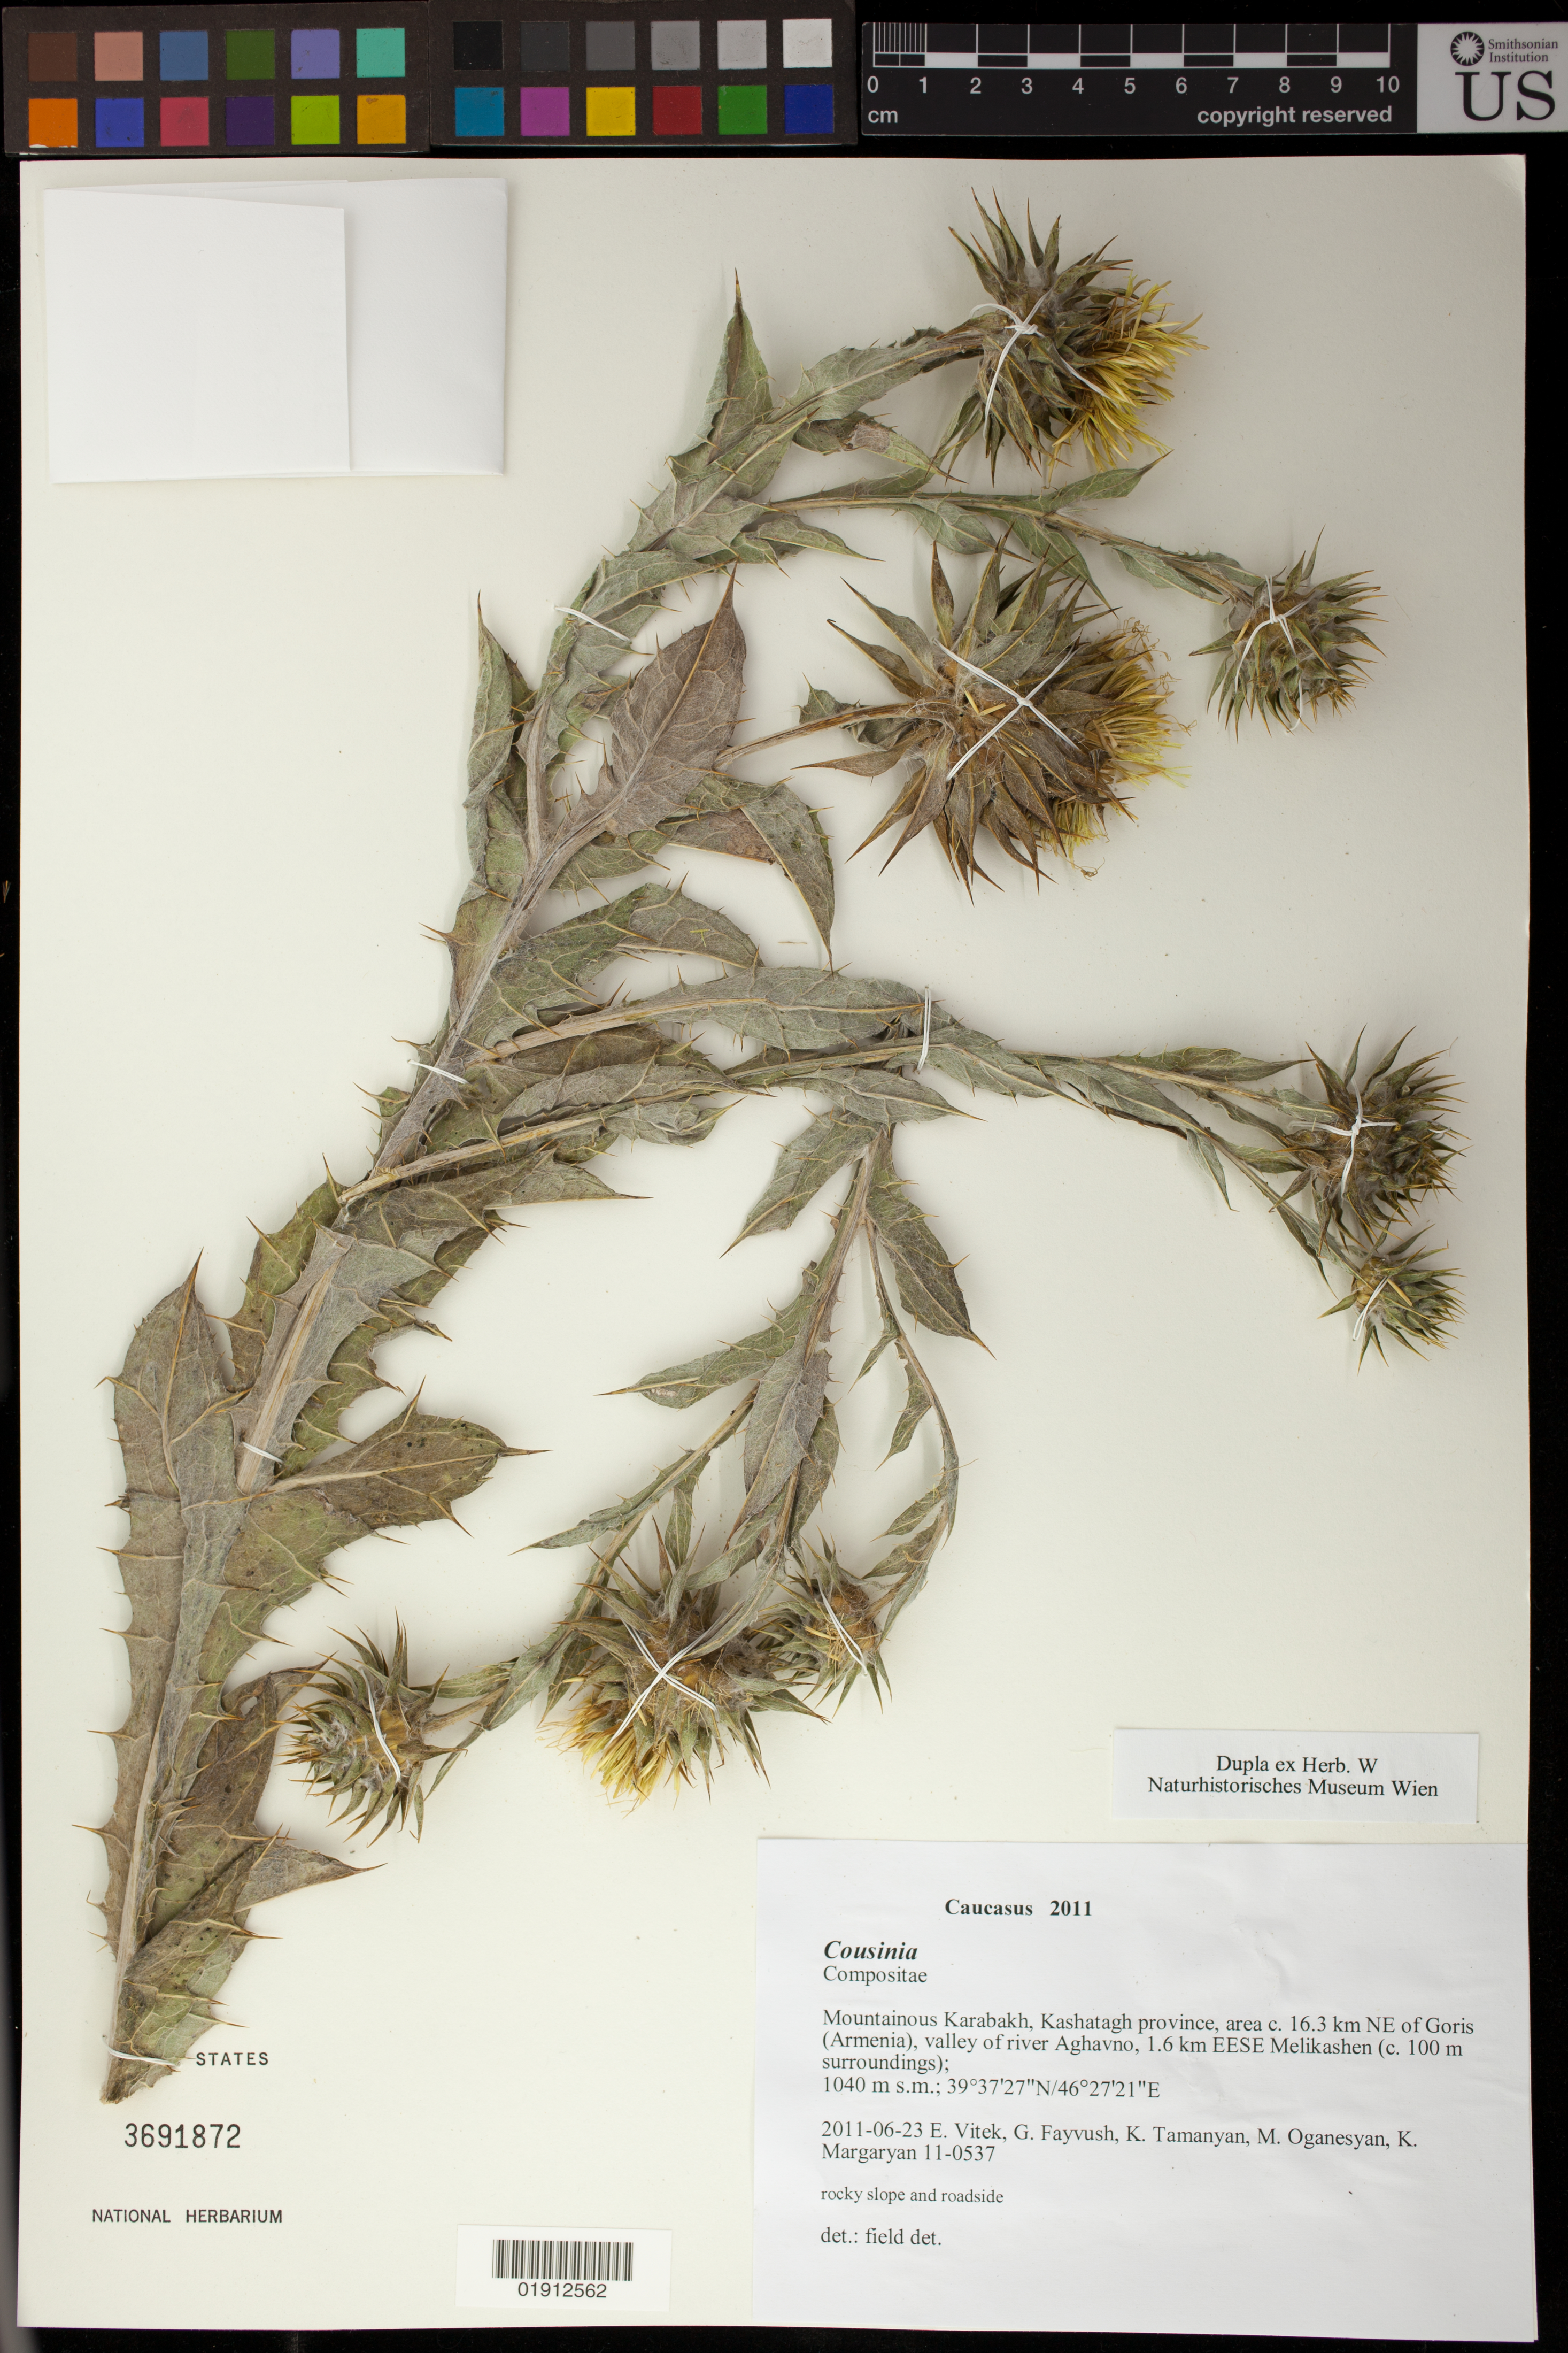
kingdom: Plantae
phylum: Tracheophyta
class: Magnoliopsida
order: Asterales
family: Asteraceae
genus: Cousinia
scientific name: Cousinia sp.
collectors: E. Vitek, G. Fayvush, K. Tamanyan, M. Oganesian & K. Margaryan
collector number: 11-0537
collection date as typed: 2011-06-23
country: Azerbaijan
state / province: Nagorno-Karabakh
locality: Mountainous Karabakh, Kashatagh Province, area c. 16.3 km NE of Goris (Armenia), valley of river Aghavno, 1.6 km EESE Melikashen (c. 100 m surroundings).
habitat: rocky slope and roadside.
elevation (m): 1040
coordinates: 39 37 27 N, 46 27 21 E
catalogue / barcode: US 3691872